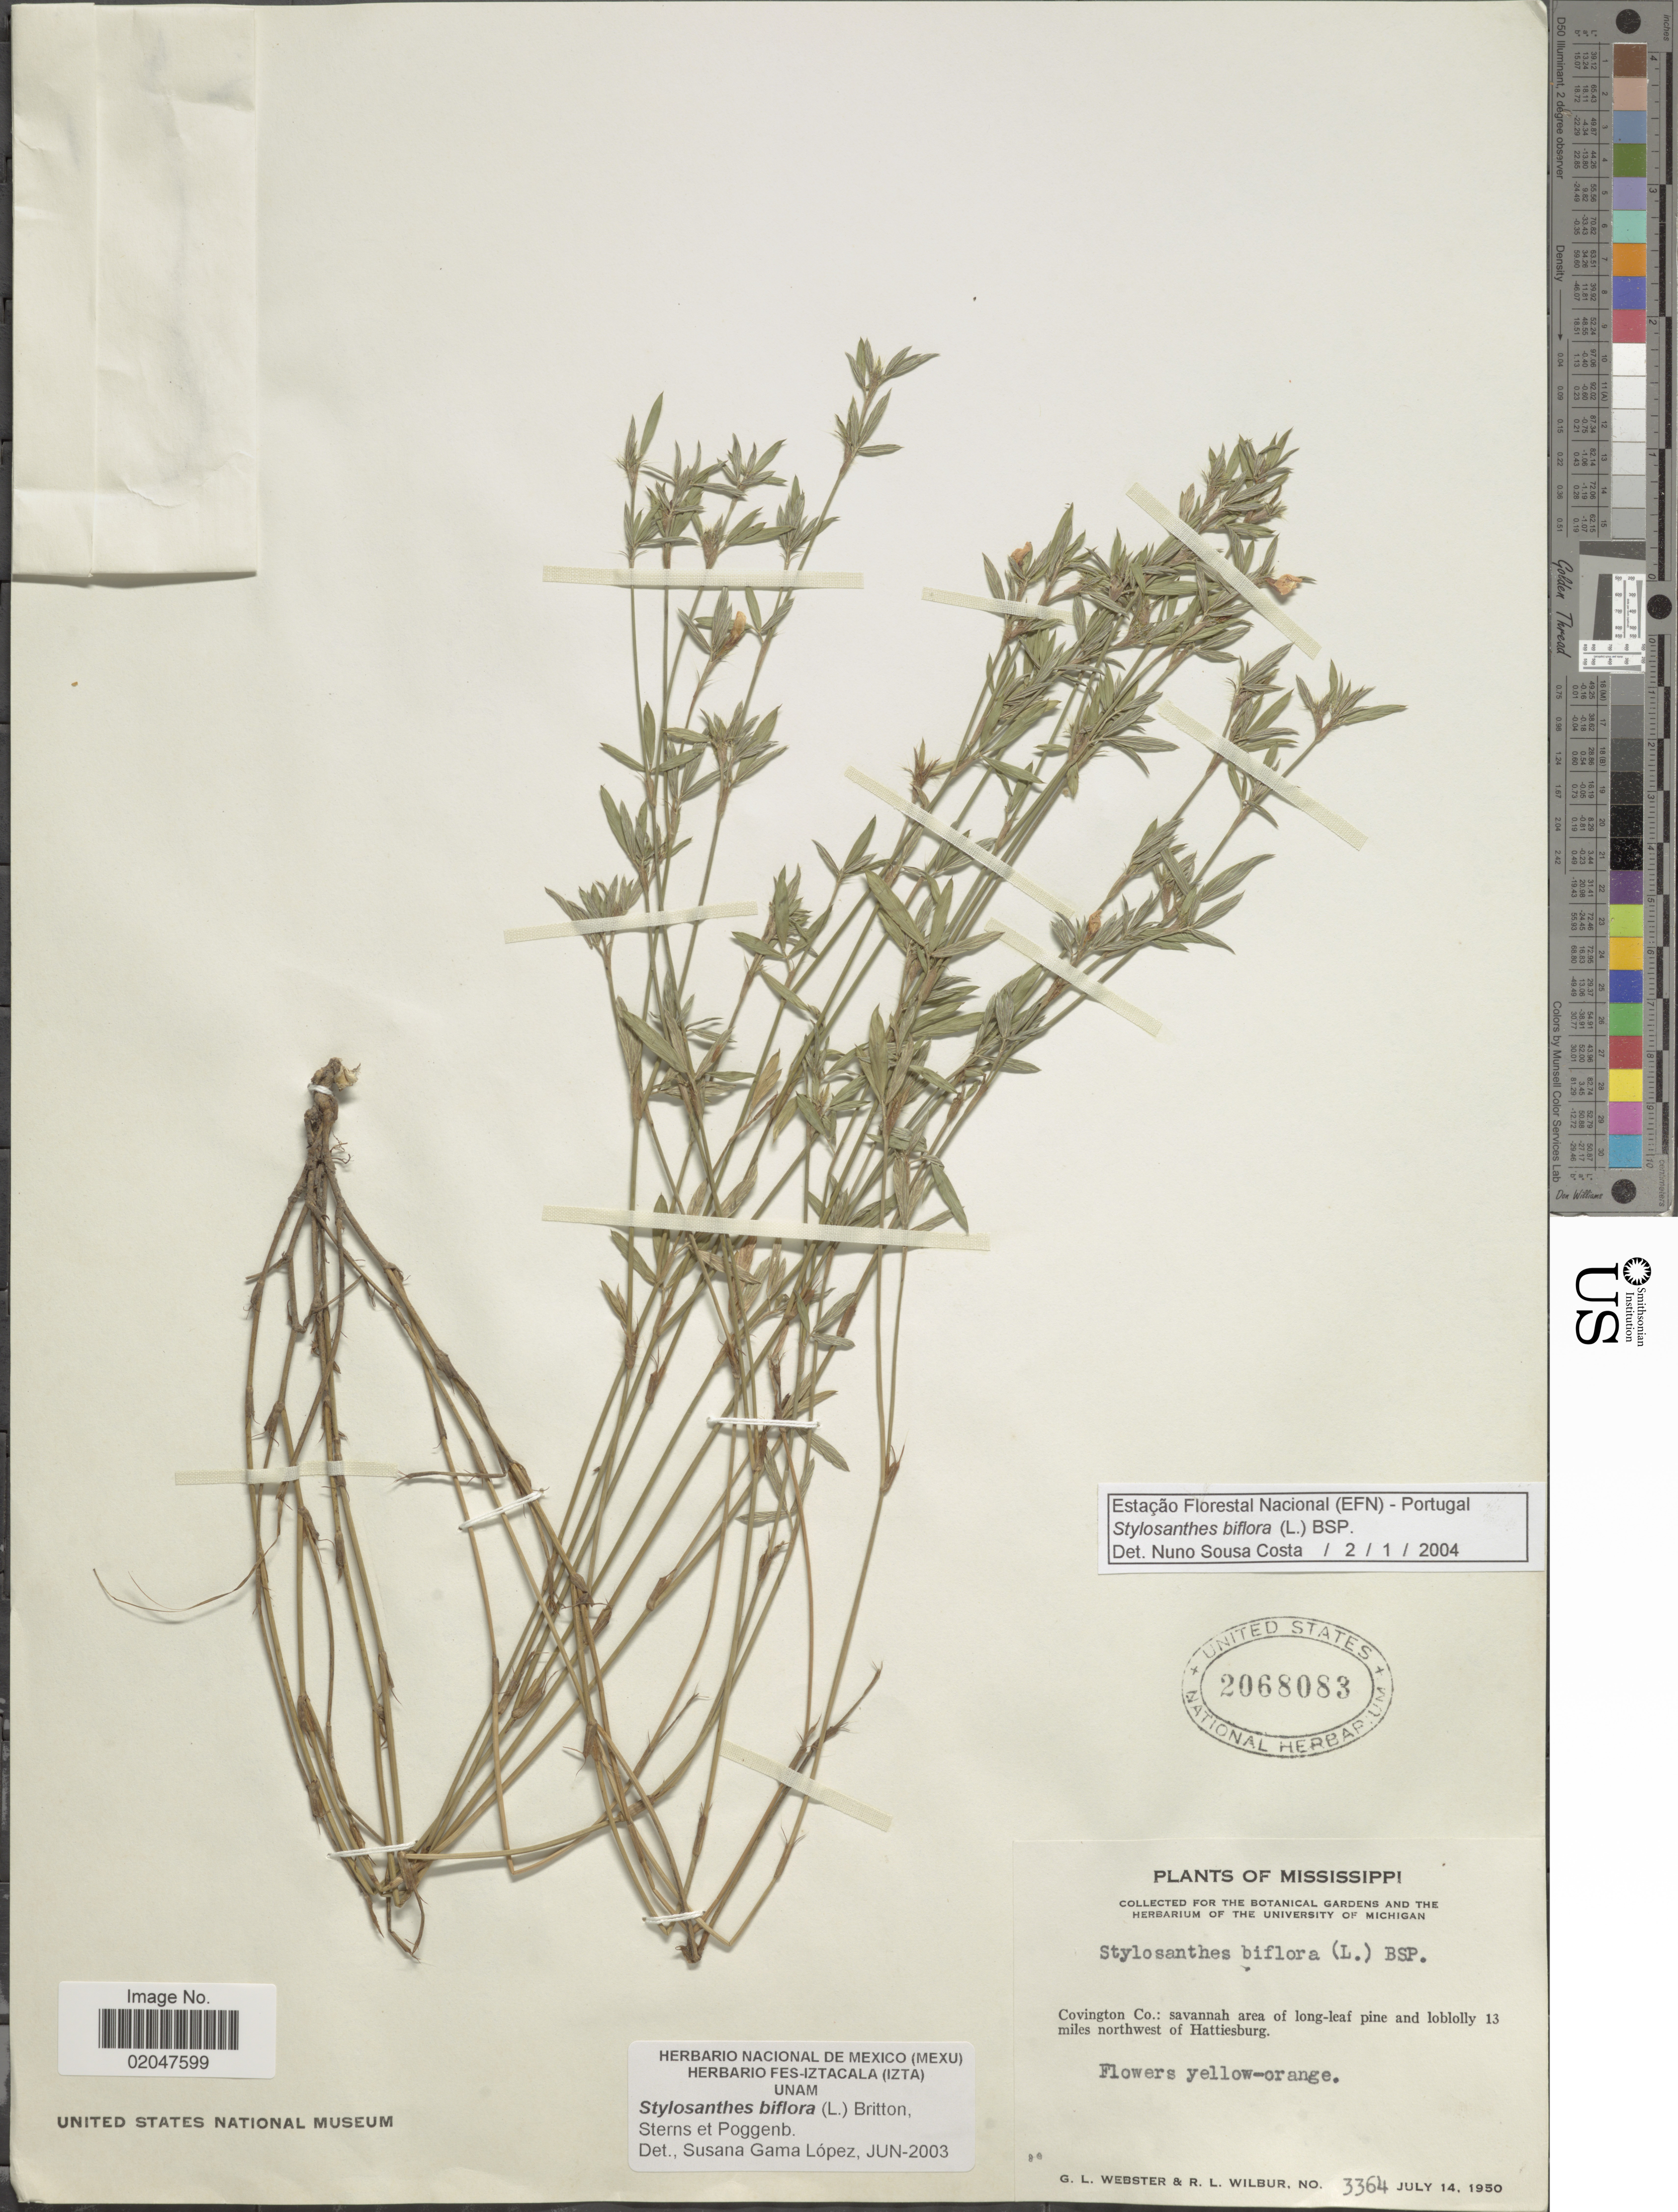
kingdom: Plantae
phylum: Tracheophyta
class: Magnoliopsida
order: Fabales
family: Fabaceae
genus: Stylosanthes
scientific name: Stylosanthes biflora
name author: (L.) Britton et al.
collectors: G. L. Webster & R. L. Wilbur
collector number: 3364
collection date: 1950-07-14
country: United States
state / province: Mississippi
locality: Covington Co., 13 miles northwest of Hattiesburg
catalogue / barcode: US 2068083